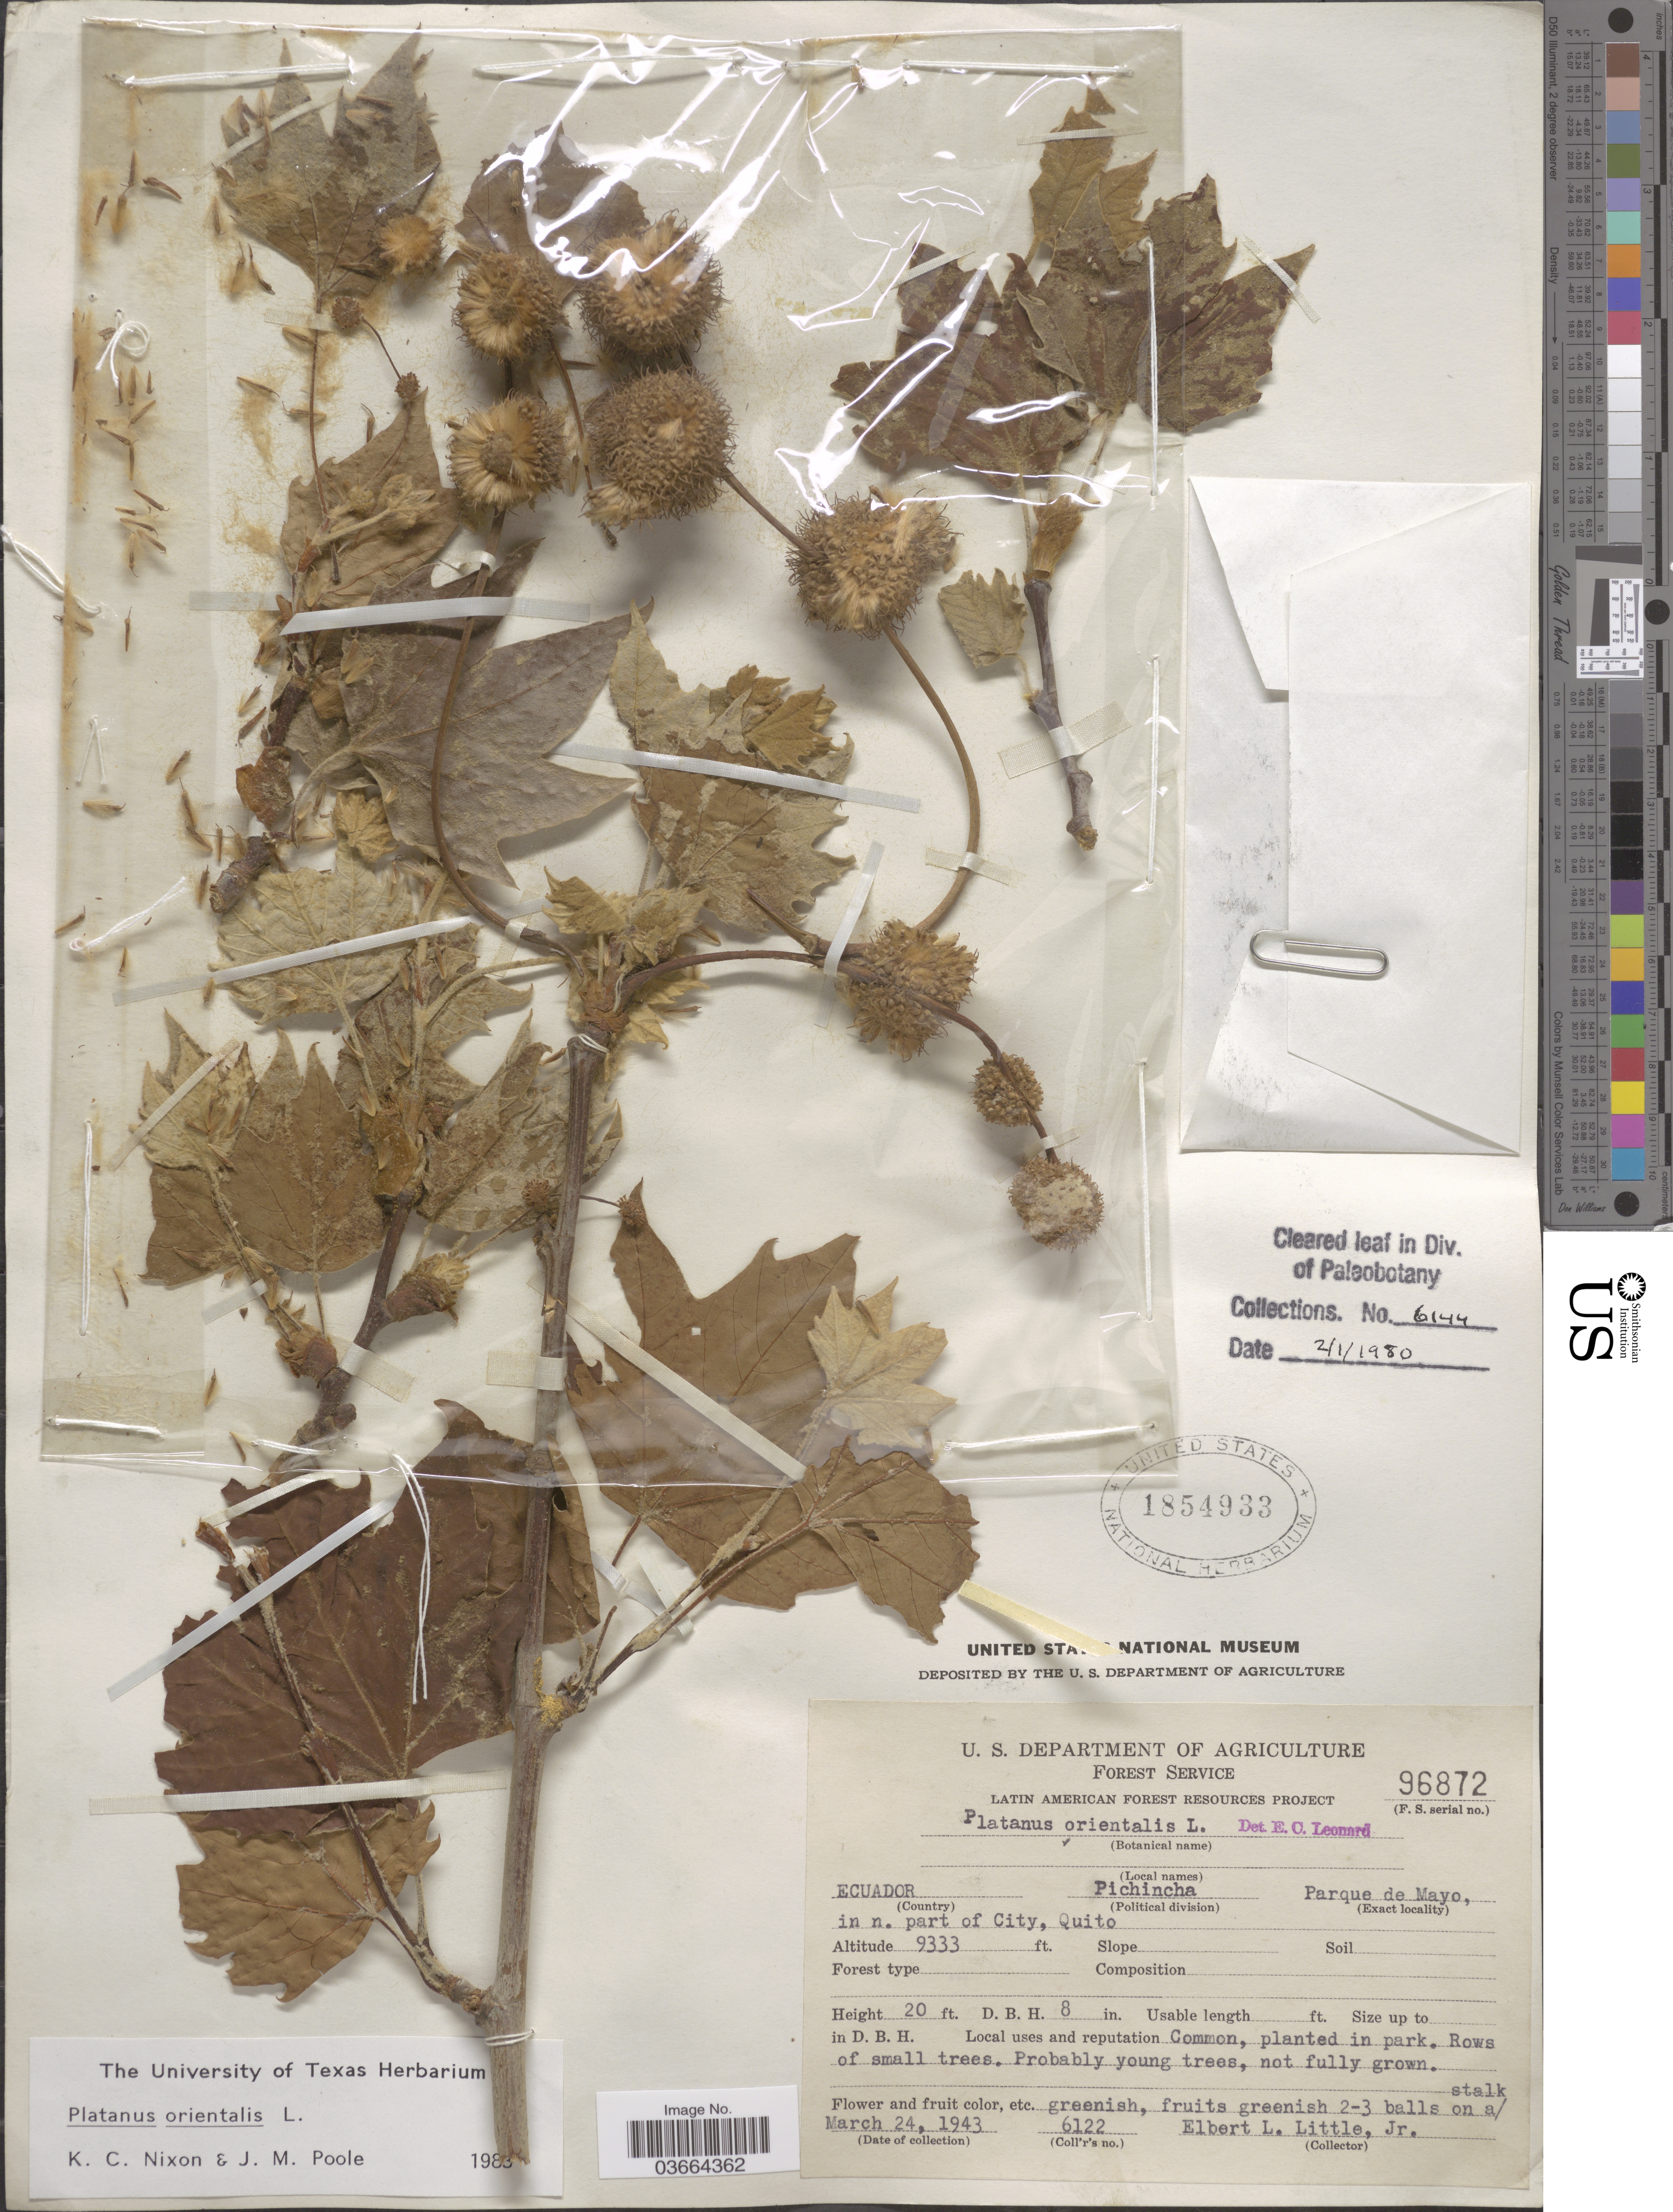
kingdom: Plantae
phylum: Tracheophyta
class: Magnoliopsida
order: Proteales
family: Platanaceae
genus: Platanus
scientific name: Platanus orientalis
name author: L.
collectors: E. L. Little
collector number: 6122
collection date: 1943-03-24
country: Ecuador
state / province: Pichincha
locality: Parque de Mayo, in n. part of City, Quito.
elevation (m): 2845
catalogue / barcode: US 1854933